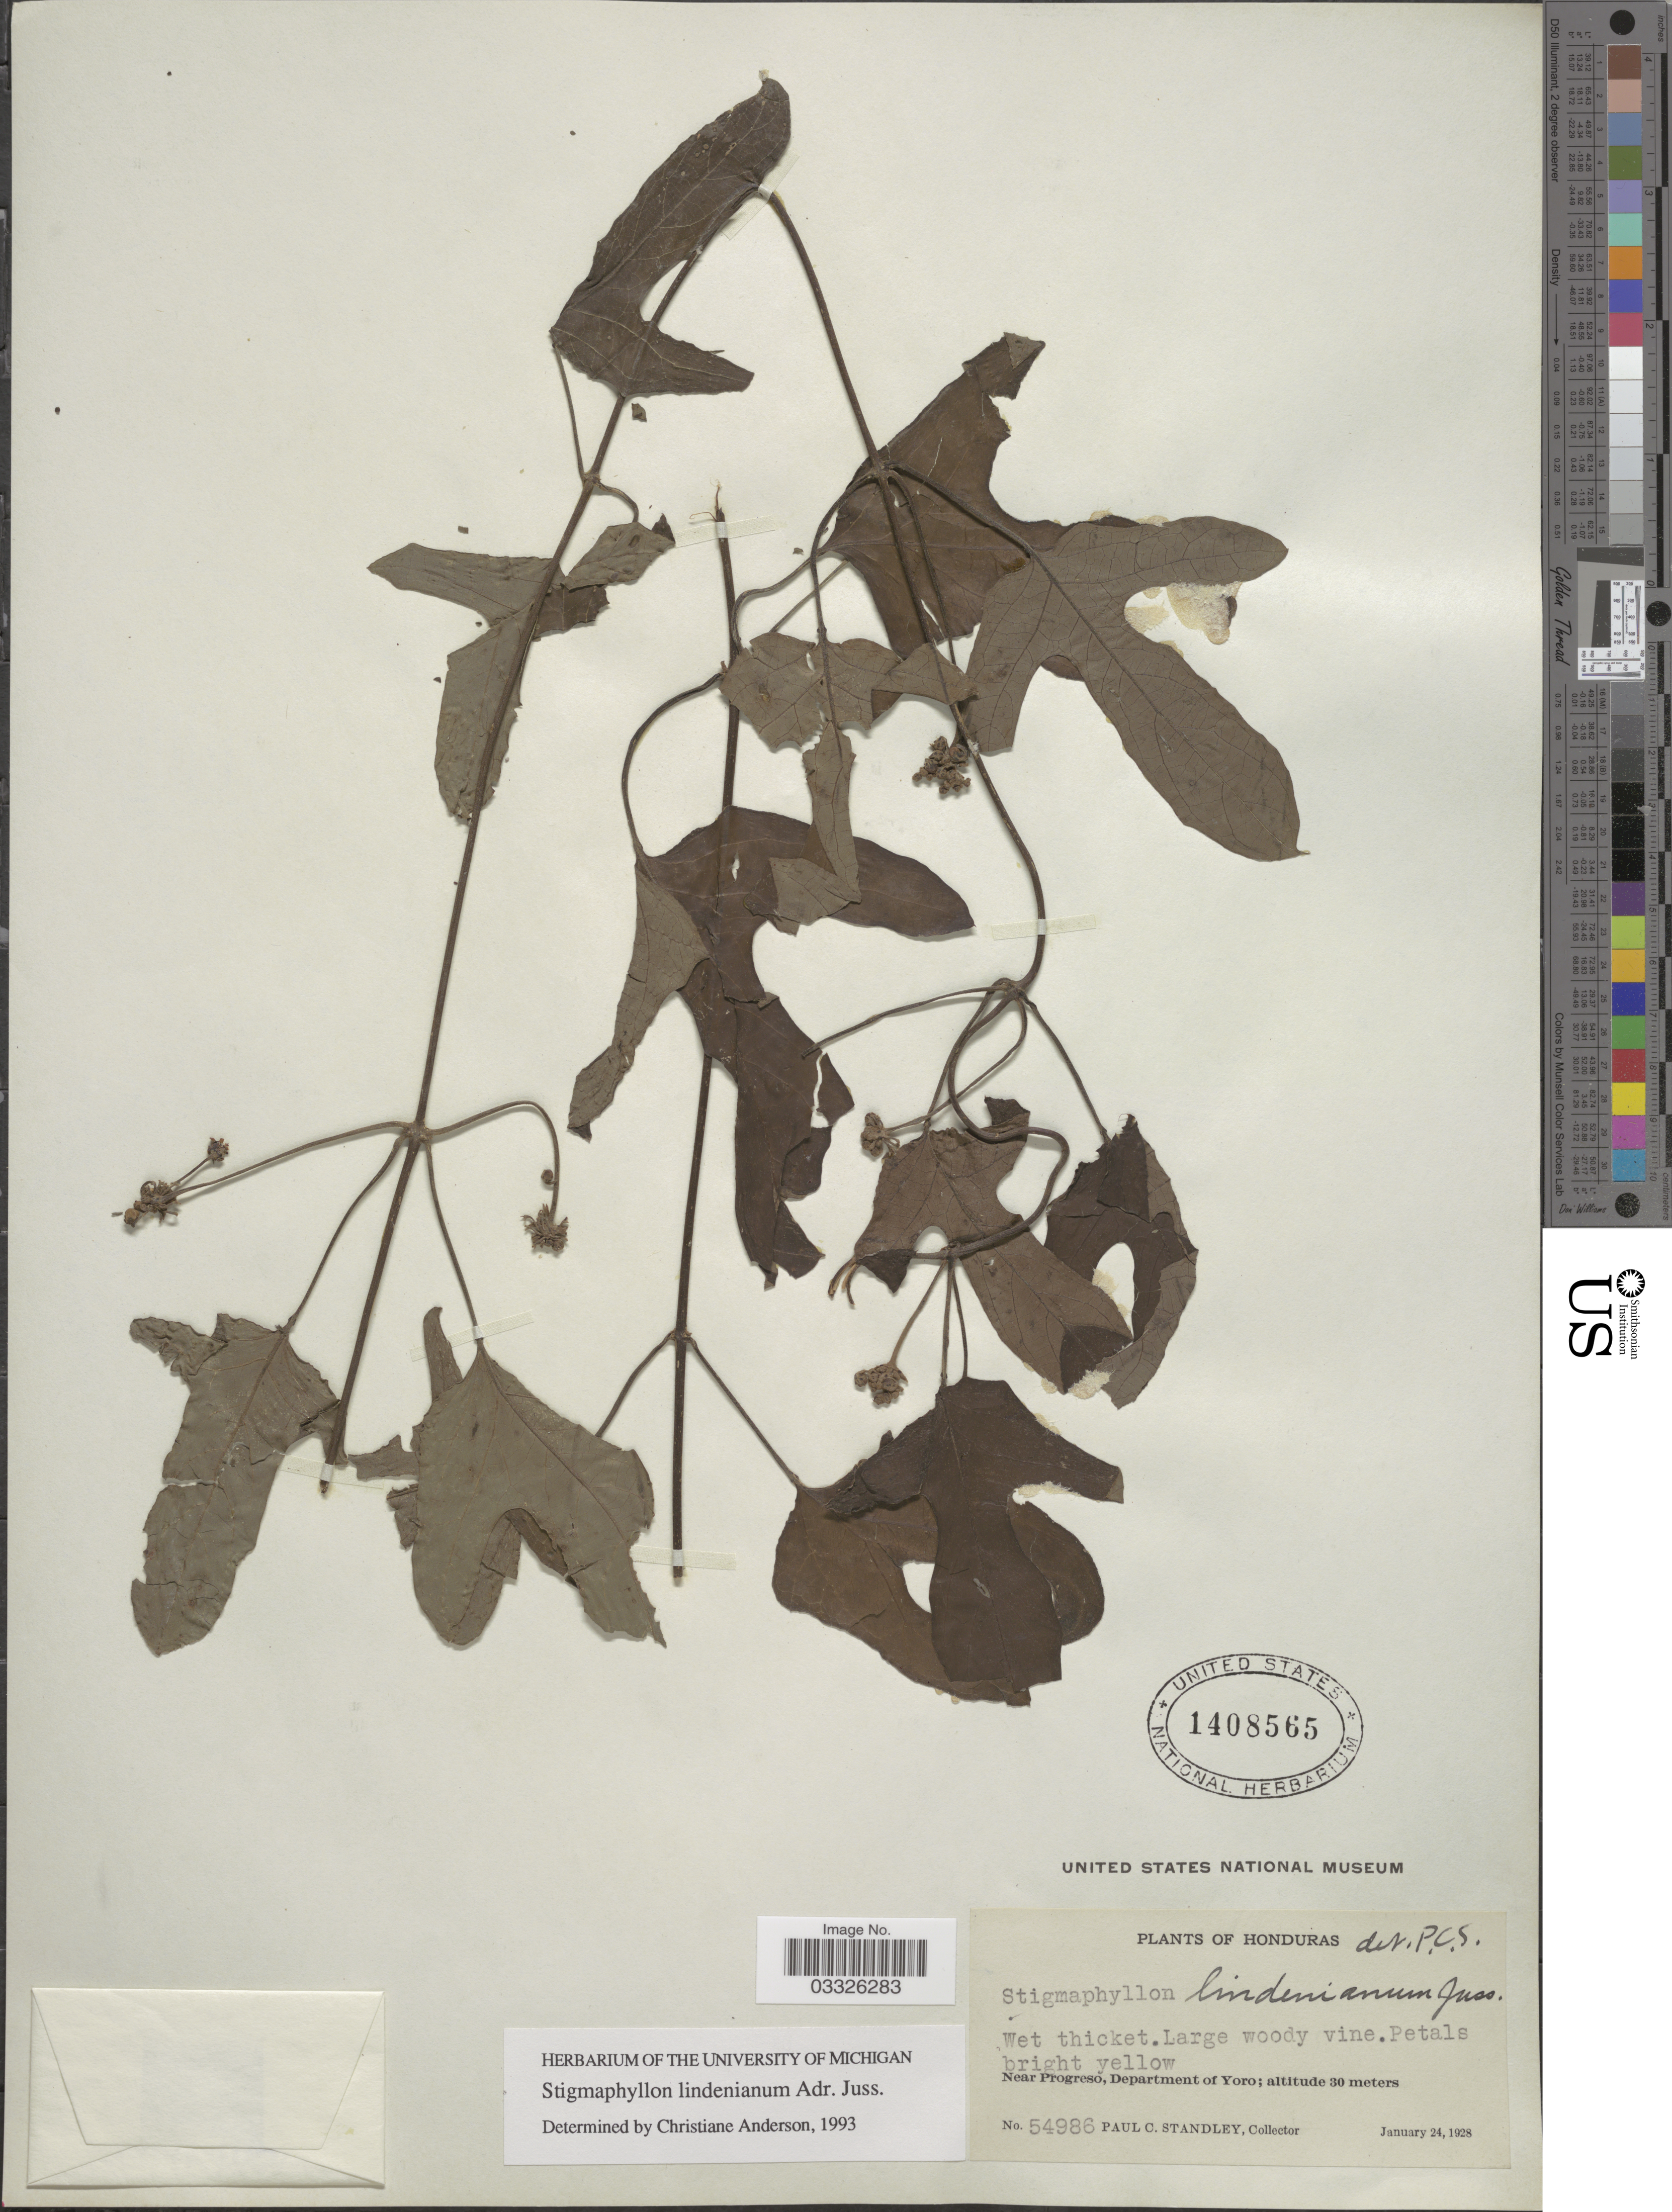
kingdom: Plantae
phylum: Tracheophyta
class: Magnoliopsida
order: Malpighiales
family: Malpighiaceae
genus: Stigmaphyllon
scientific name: Stigmaphyllon lindenianum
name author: A. Juss.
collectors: P. C. Standley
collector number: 54986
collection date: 1928-01-24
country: Honduras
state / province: Yoro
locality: Near Progreso, Department of Yoro.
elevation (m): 30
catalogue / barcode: US 1408565